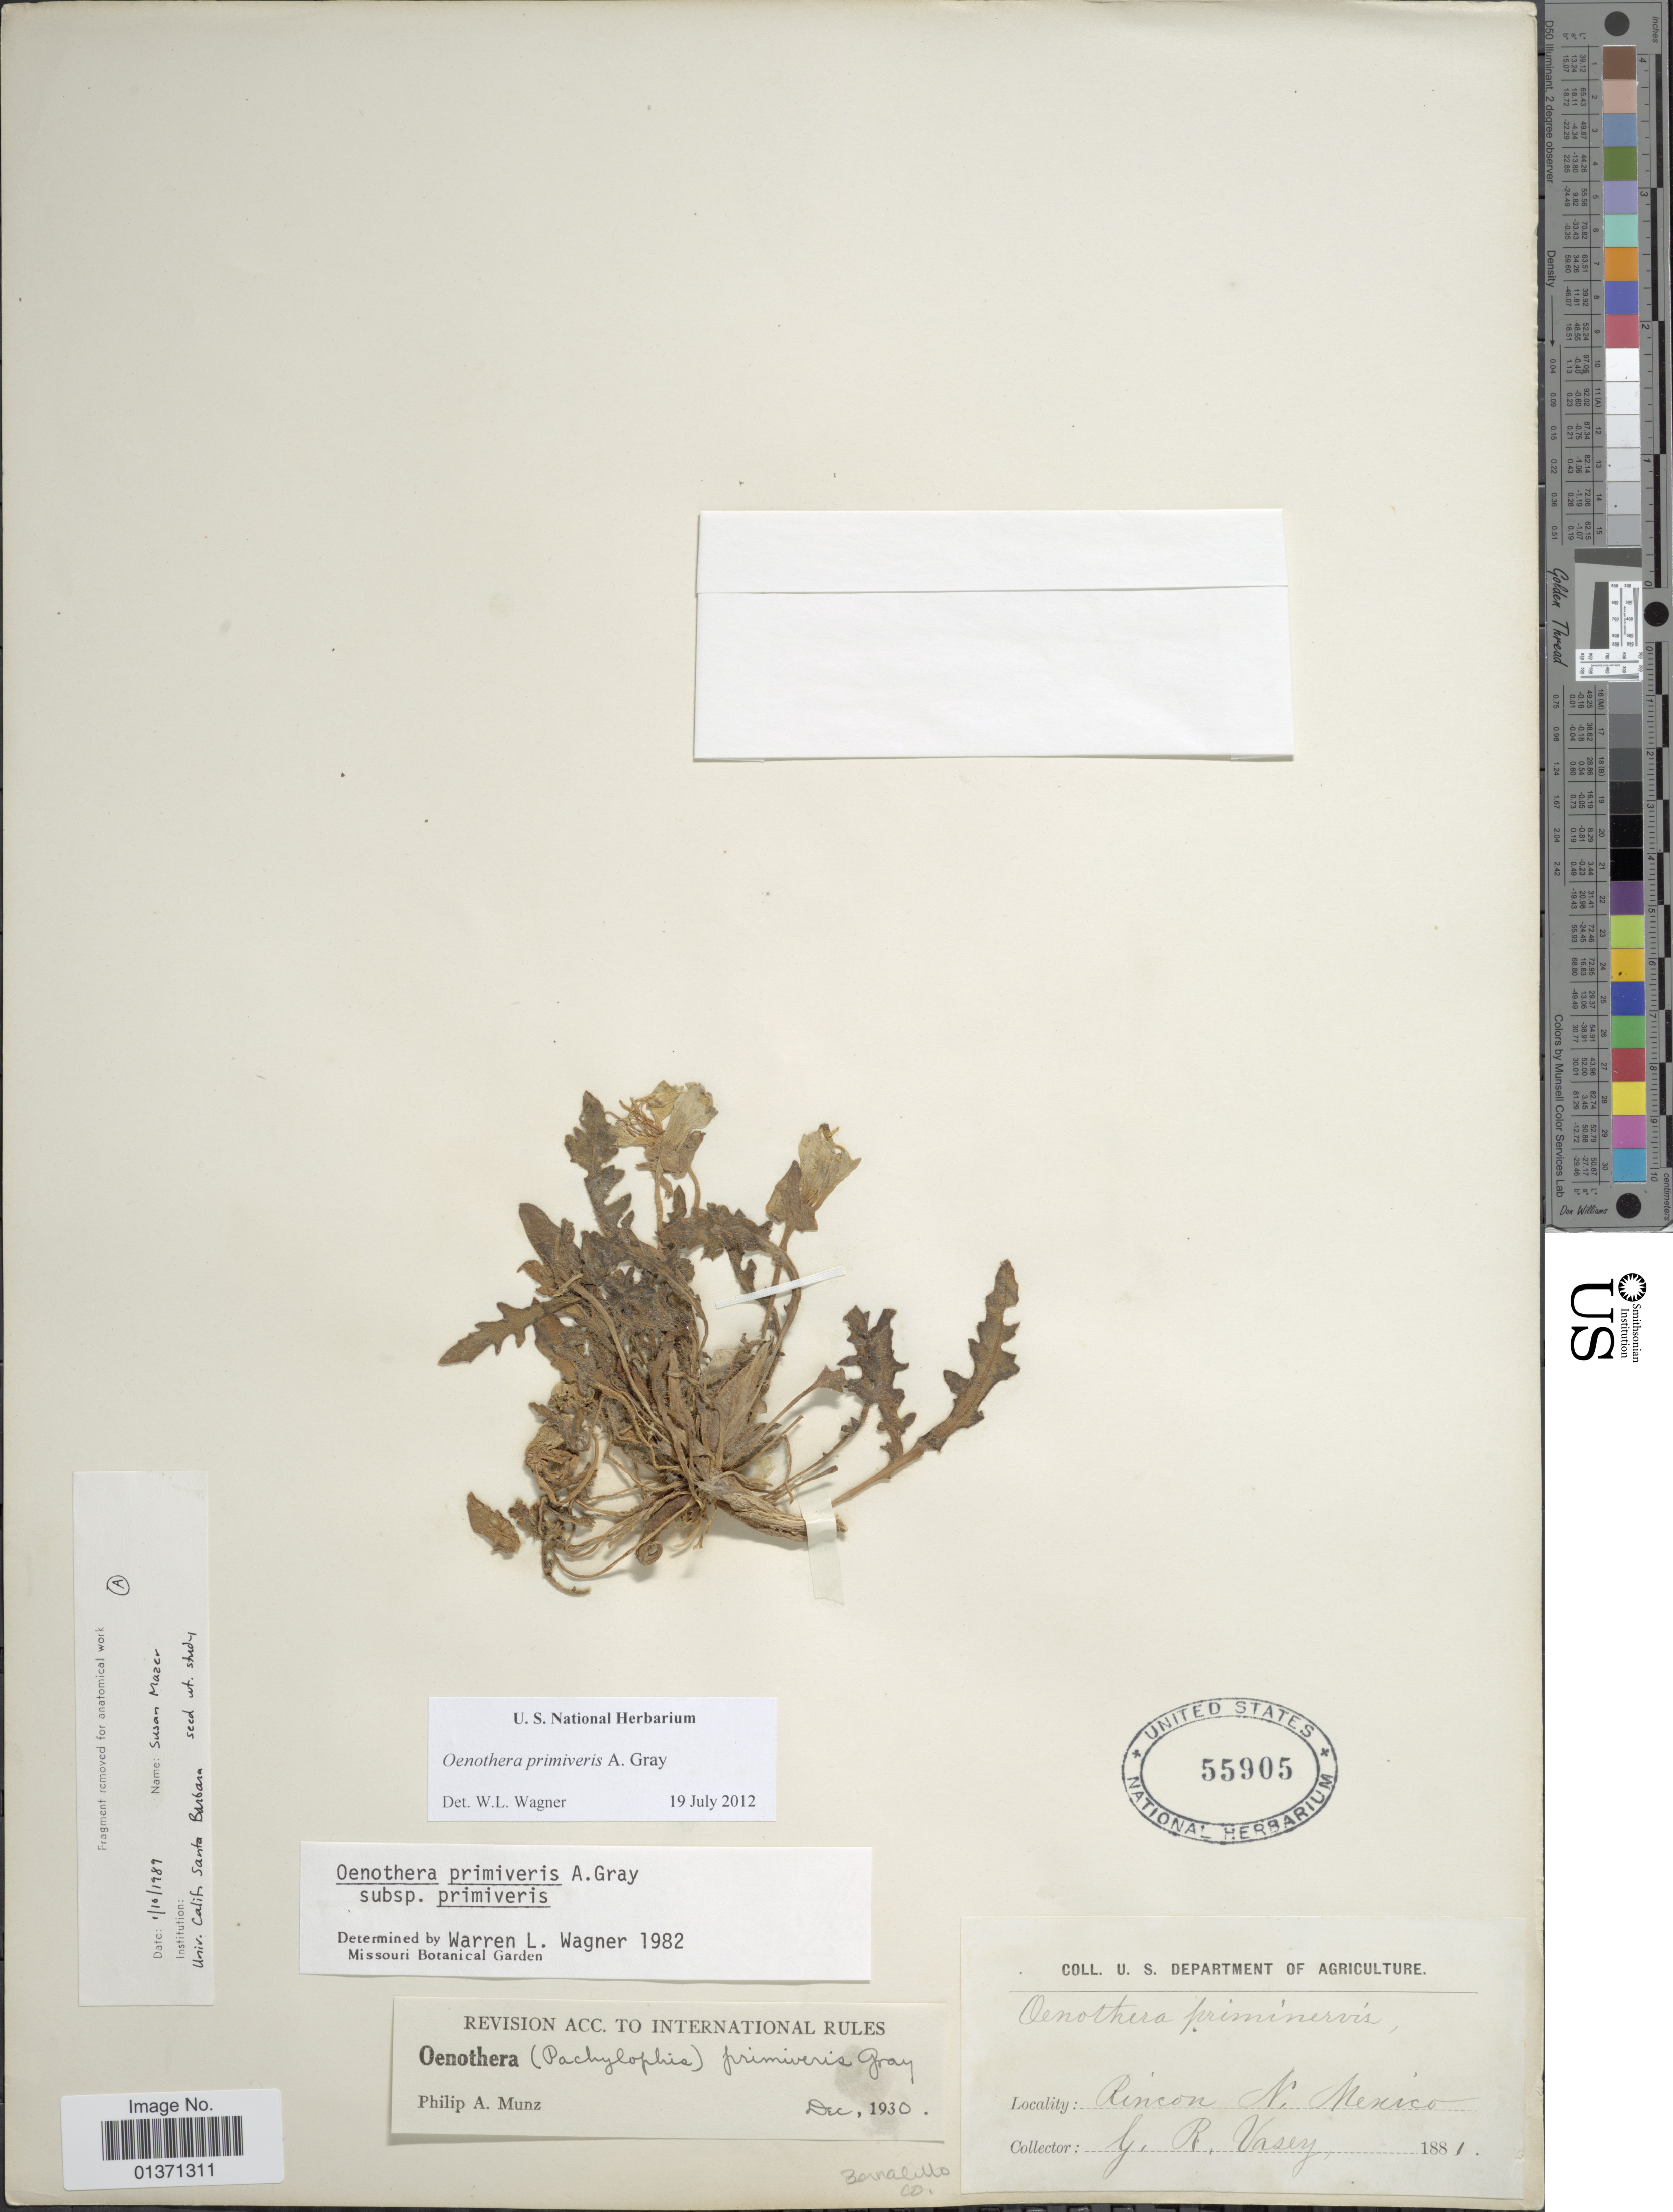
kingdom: Plantae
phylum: Tracheophyta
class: Magnoliopsida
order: Myrtales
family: Onagraceae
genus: Oenothera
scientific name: Oenothera primiveris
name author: A. Gray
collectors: G. R. Vasey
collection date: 1881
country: United States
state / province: New Mexico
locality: Rincon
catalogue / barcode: US 55905